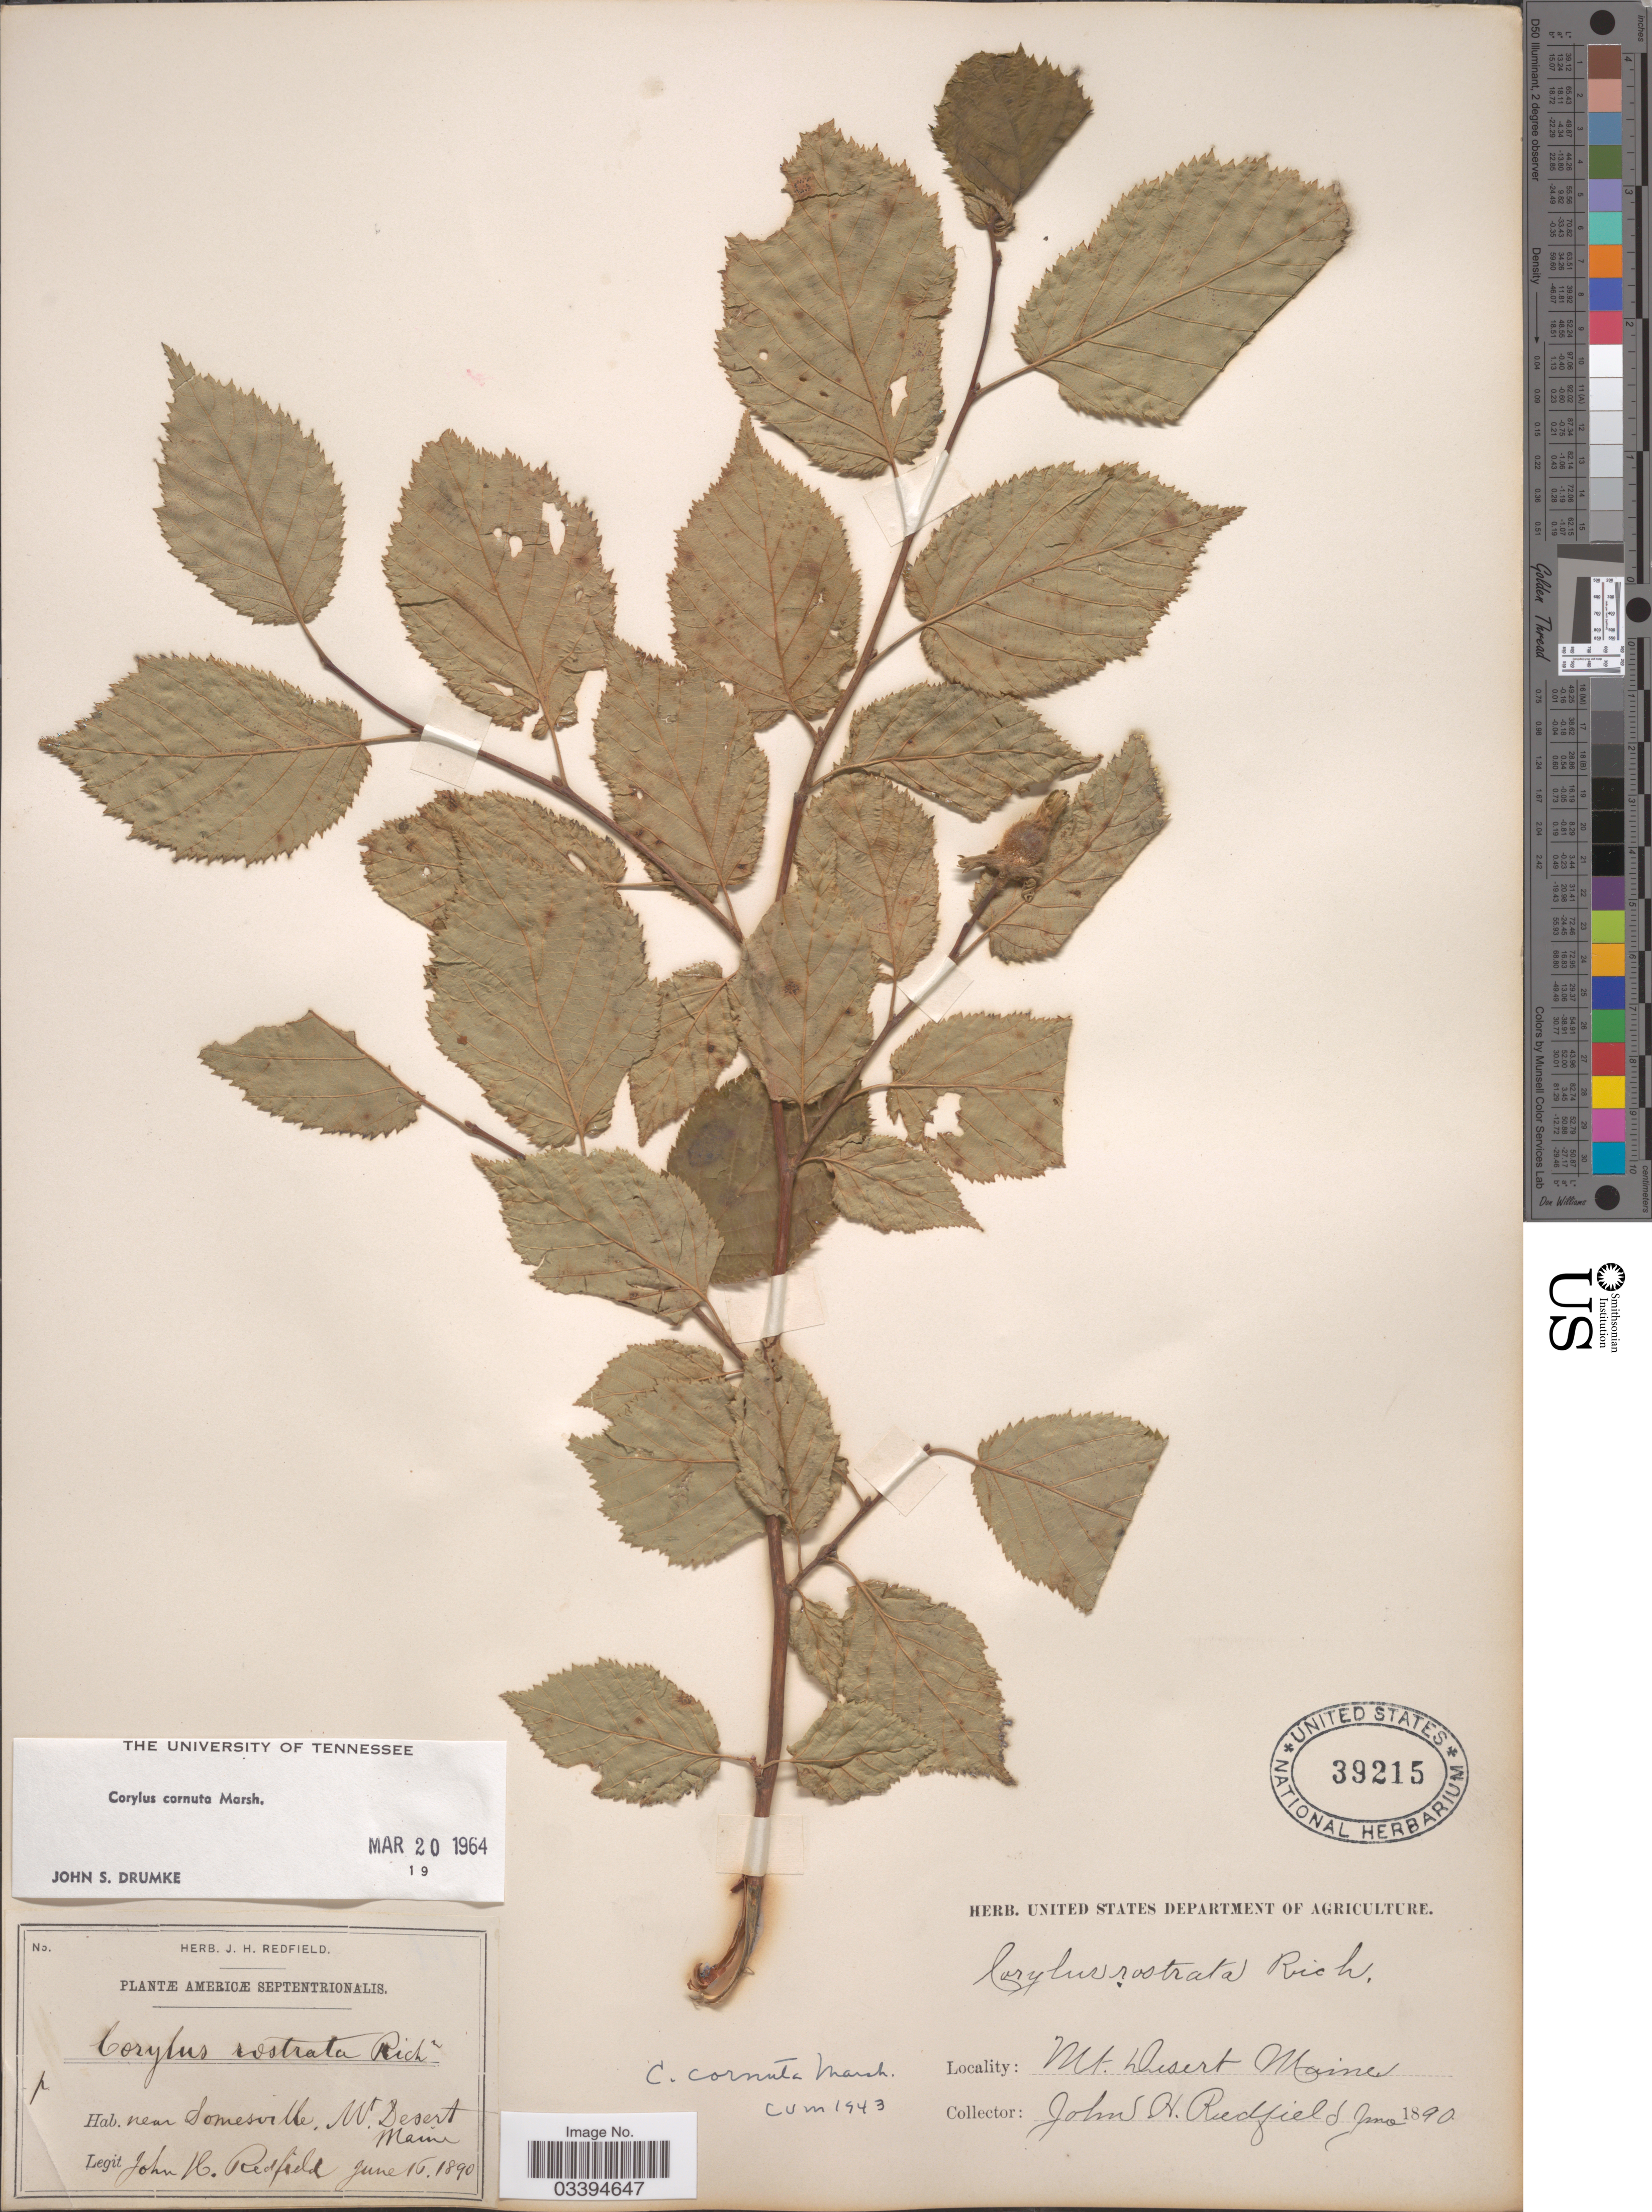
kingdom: Plantae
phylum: Tracheophyta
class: Magnoliopsida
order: Fagales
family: Betulaceae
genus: Corylus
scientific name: Corylus cornuta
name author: Marshall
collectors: J. Redfield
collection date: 1890-06-15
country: United States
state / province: Maine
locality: Americæ Septentrionalis, near Somesville, Mt Desert.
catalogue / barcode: US 39215